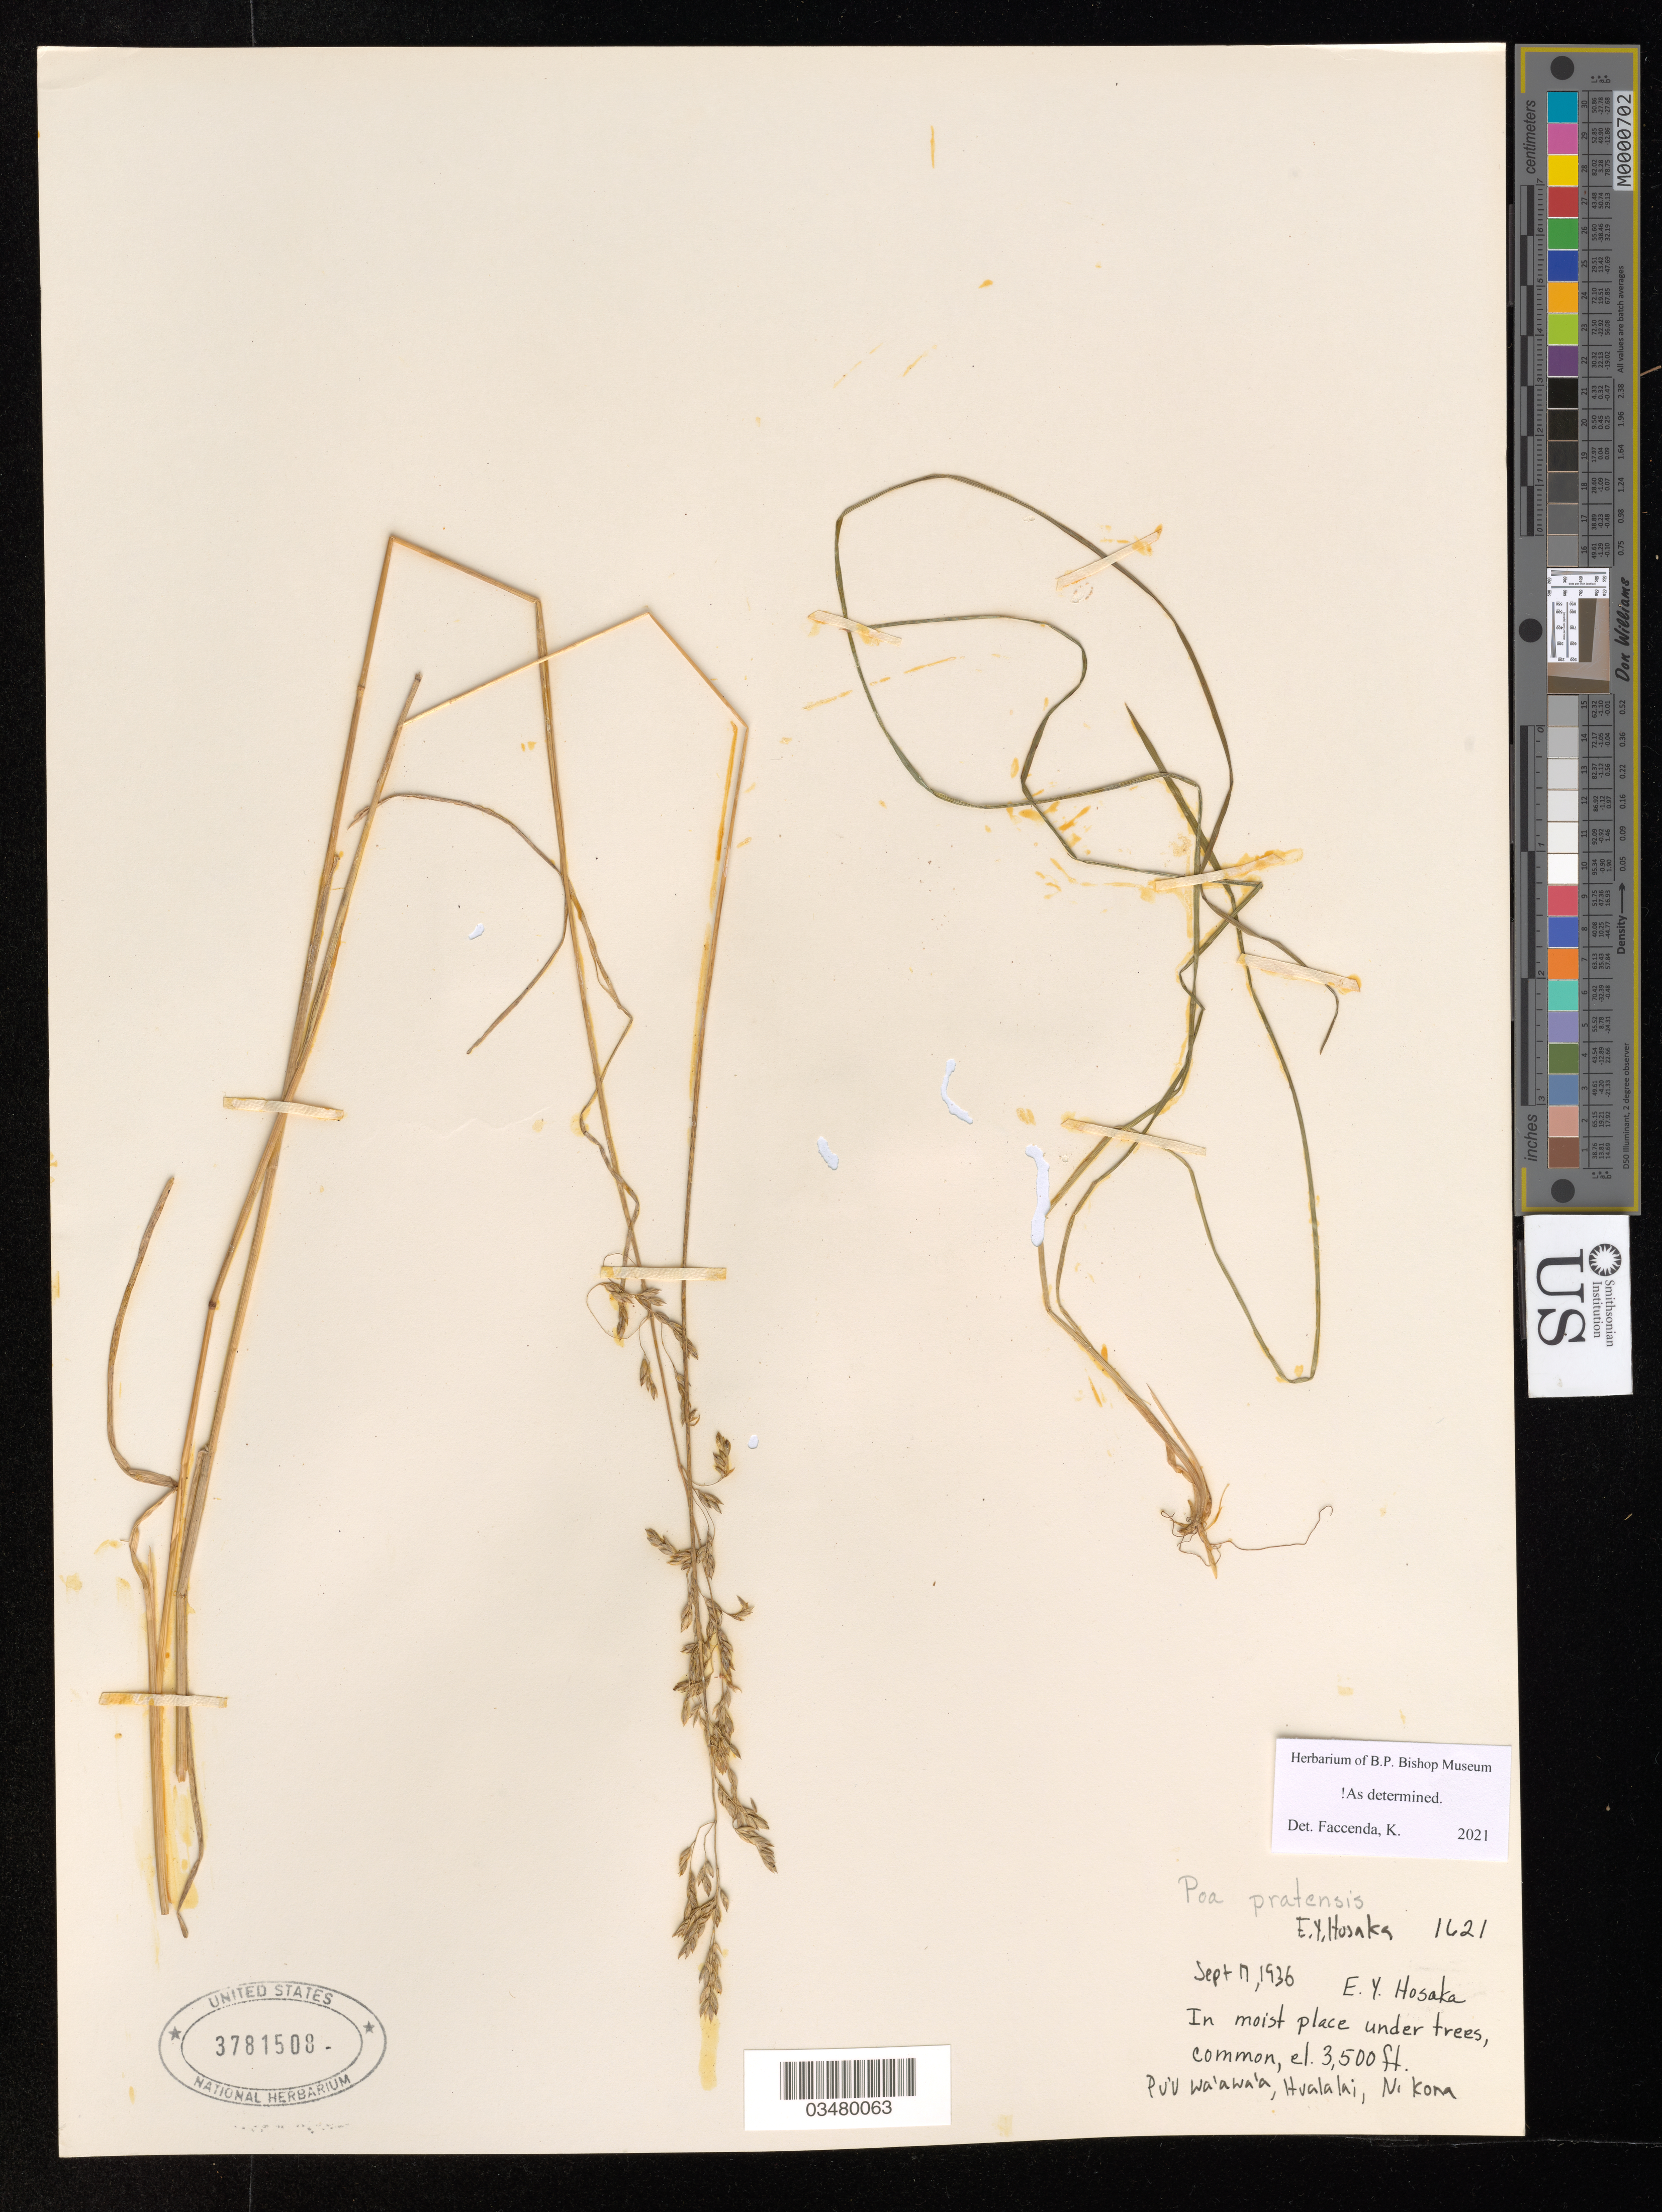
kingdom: Plantae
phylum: Tracheophyta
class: Liliopsida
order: Poales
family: Poaceae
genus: Poa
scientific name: Poa pratensis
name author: L.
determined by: Faccenda, K.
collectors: E. Y. Hosaka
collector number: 1621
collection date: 1936-09-17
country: United States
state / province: Hawaii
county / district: Hawaii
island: Hawaii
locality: Puu Waawaa, Hualalai, N. Kona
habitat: Moist places under trees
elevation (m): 1067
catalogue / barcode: US 3781508